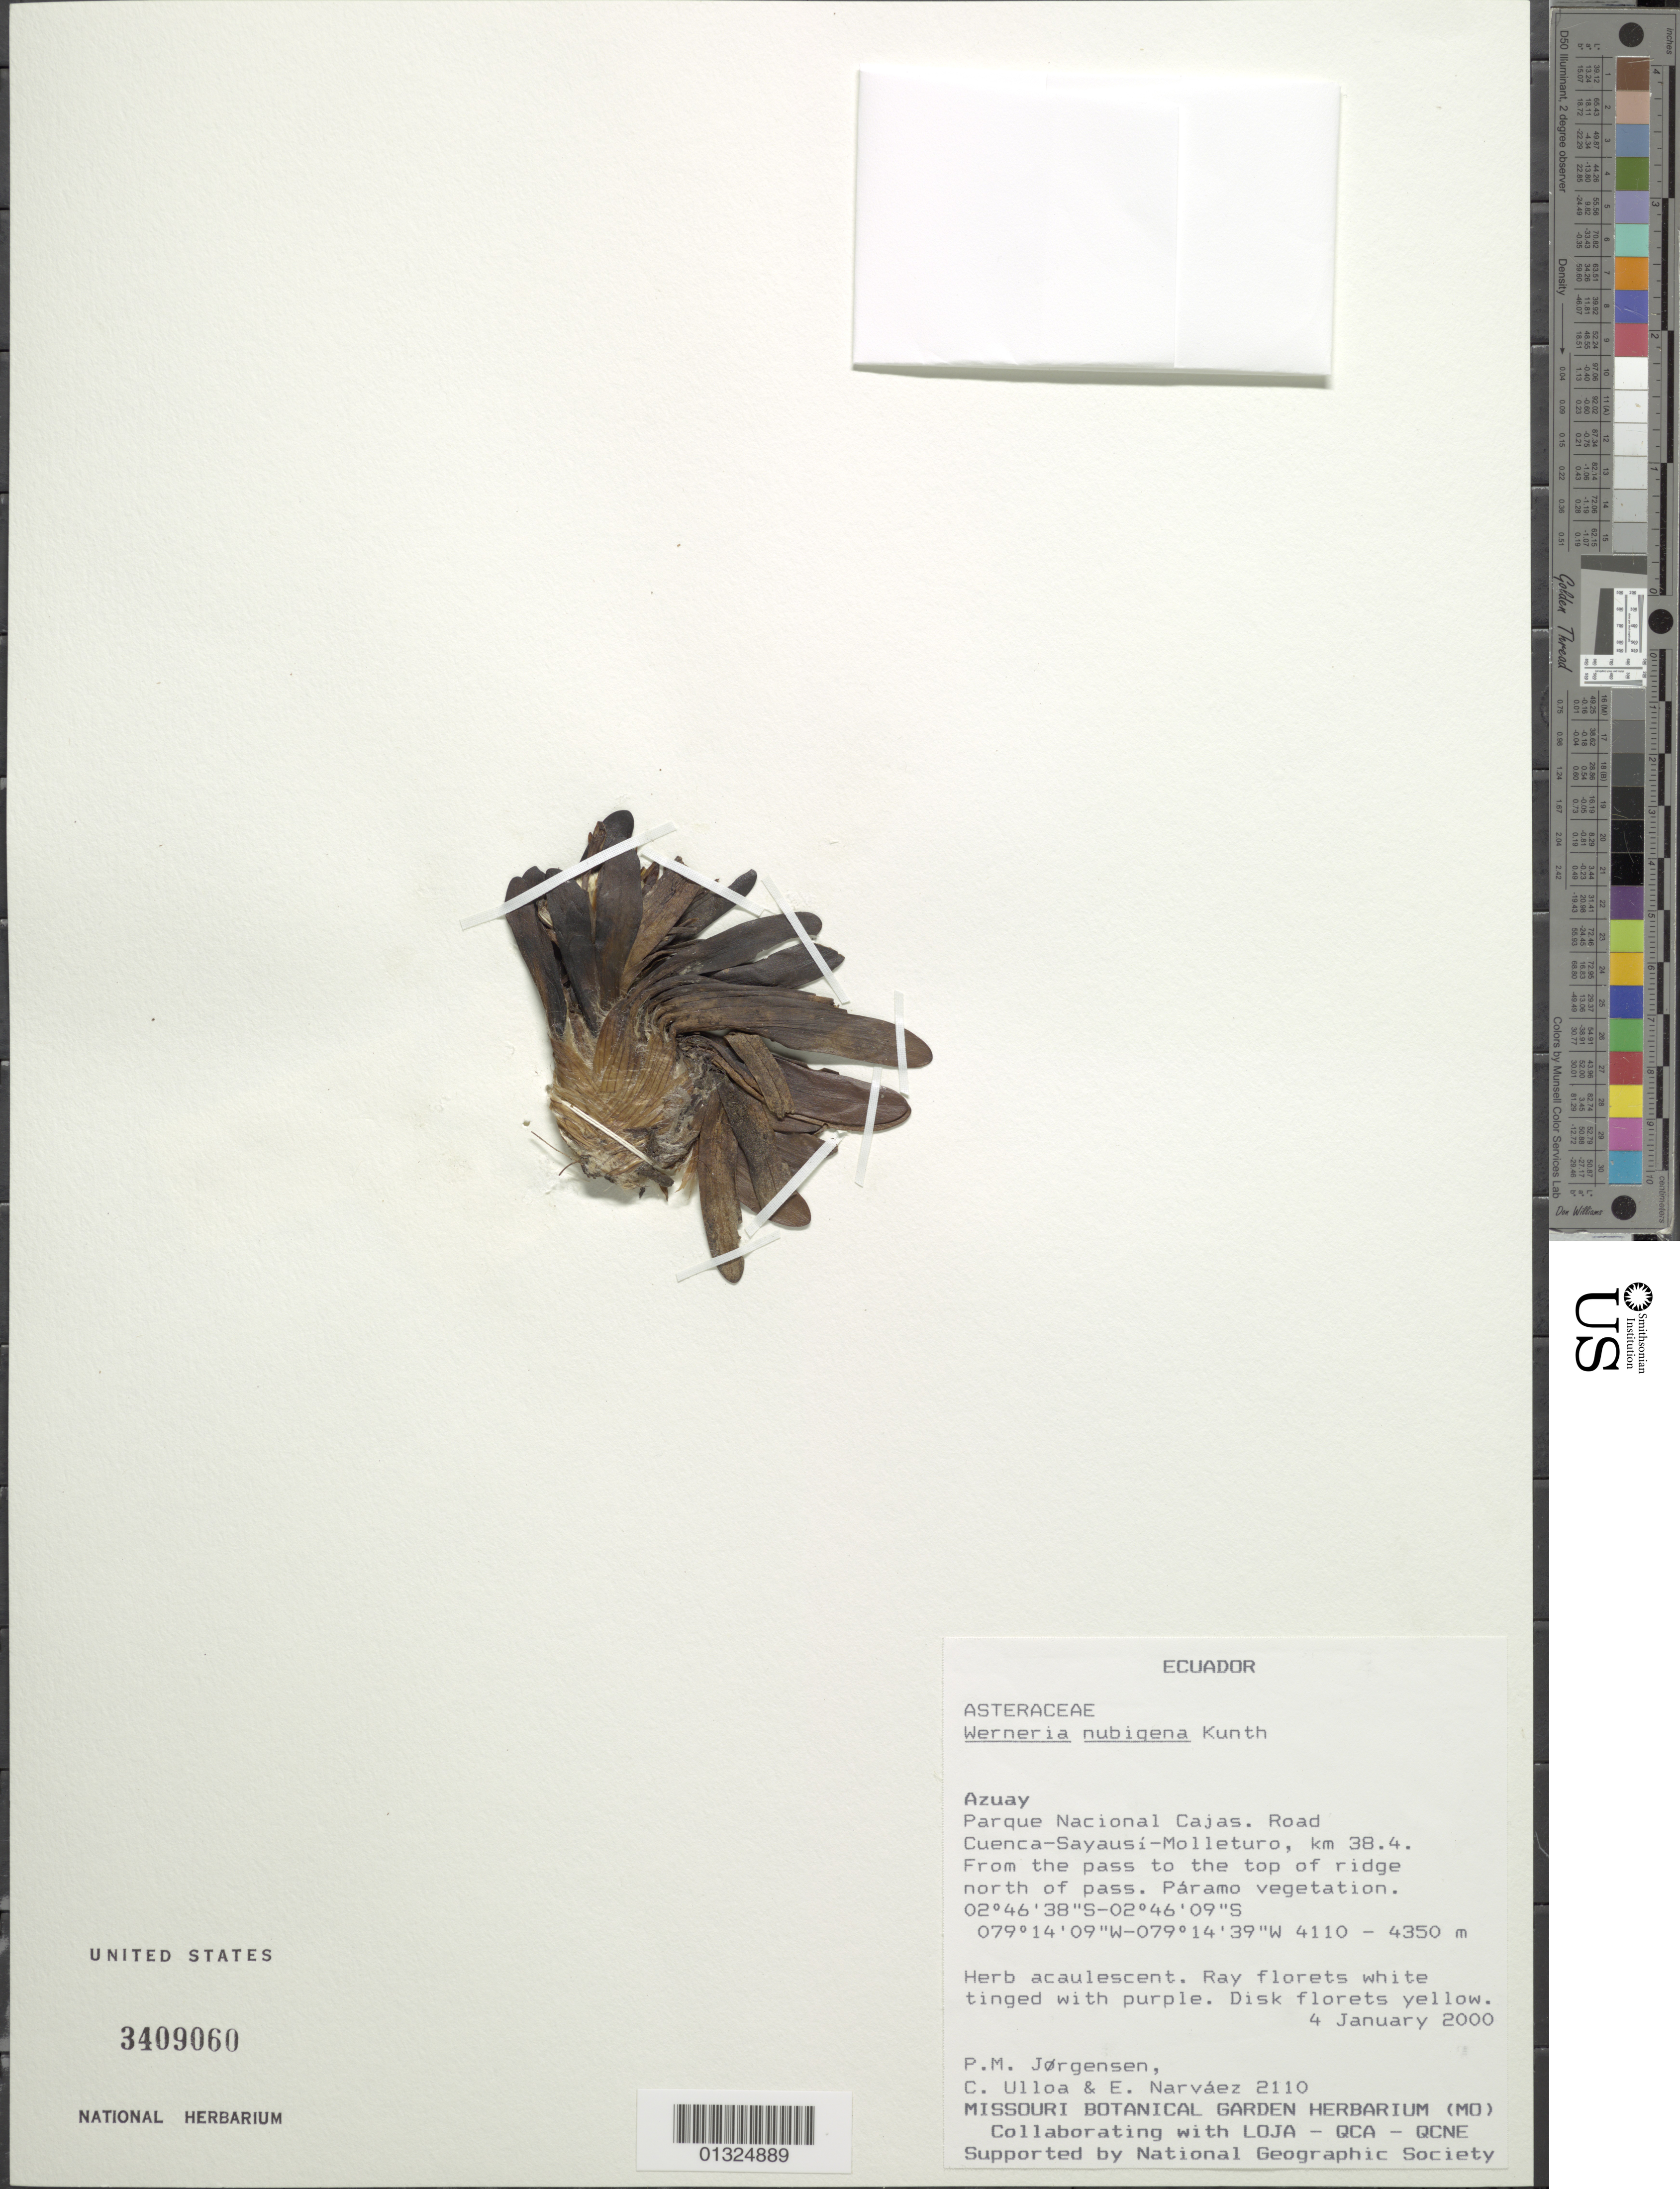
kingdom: Plantae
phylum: Tracheophyta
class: Magnoliopsida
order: Asterales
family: Asteraceae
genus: Werneria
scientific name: Werneria nubigena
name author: Kunth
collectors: P. M. Jørgensen, C. Ulloa & E. Narváez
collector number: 2110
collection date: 2000-01-04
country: Ecuador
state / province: Azuay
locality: Parque Nacional Cajas. Road Cuenca-Sayausi-Molletura, km 38.4. From the pass to the top of the ridge north of pass.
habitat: Paramo vegetation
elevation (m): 4110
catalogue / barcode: US 3409060